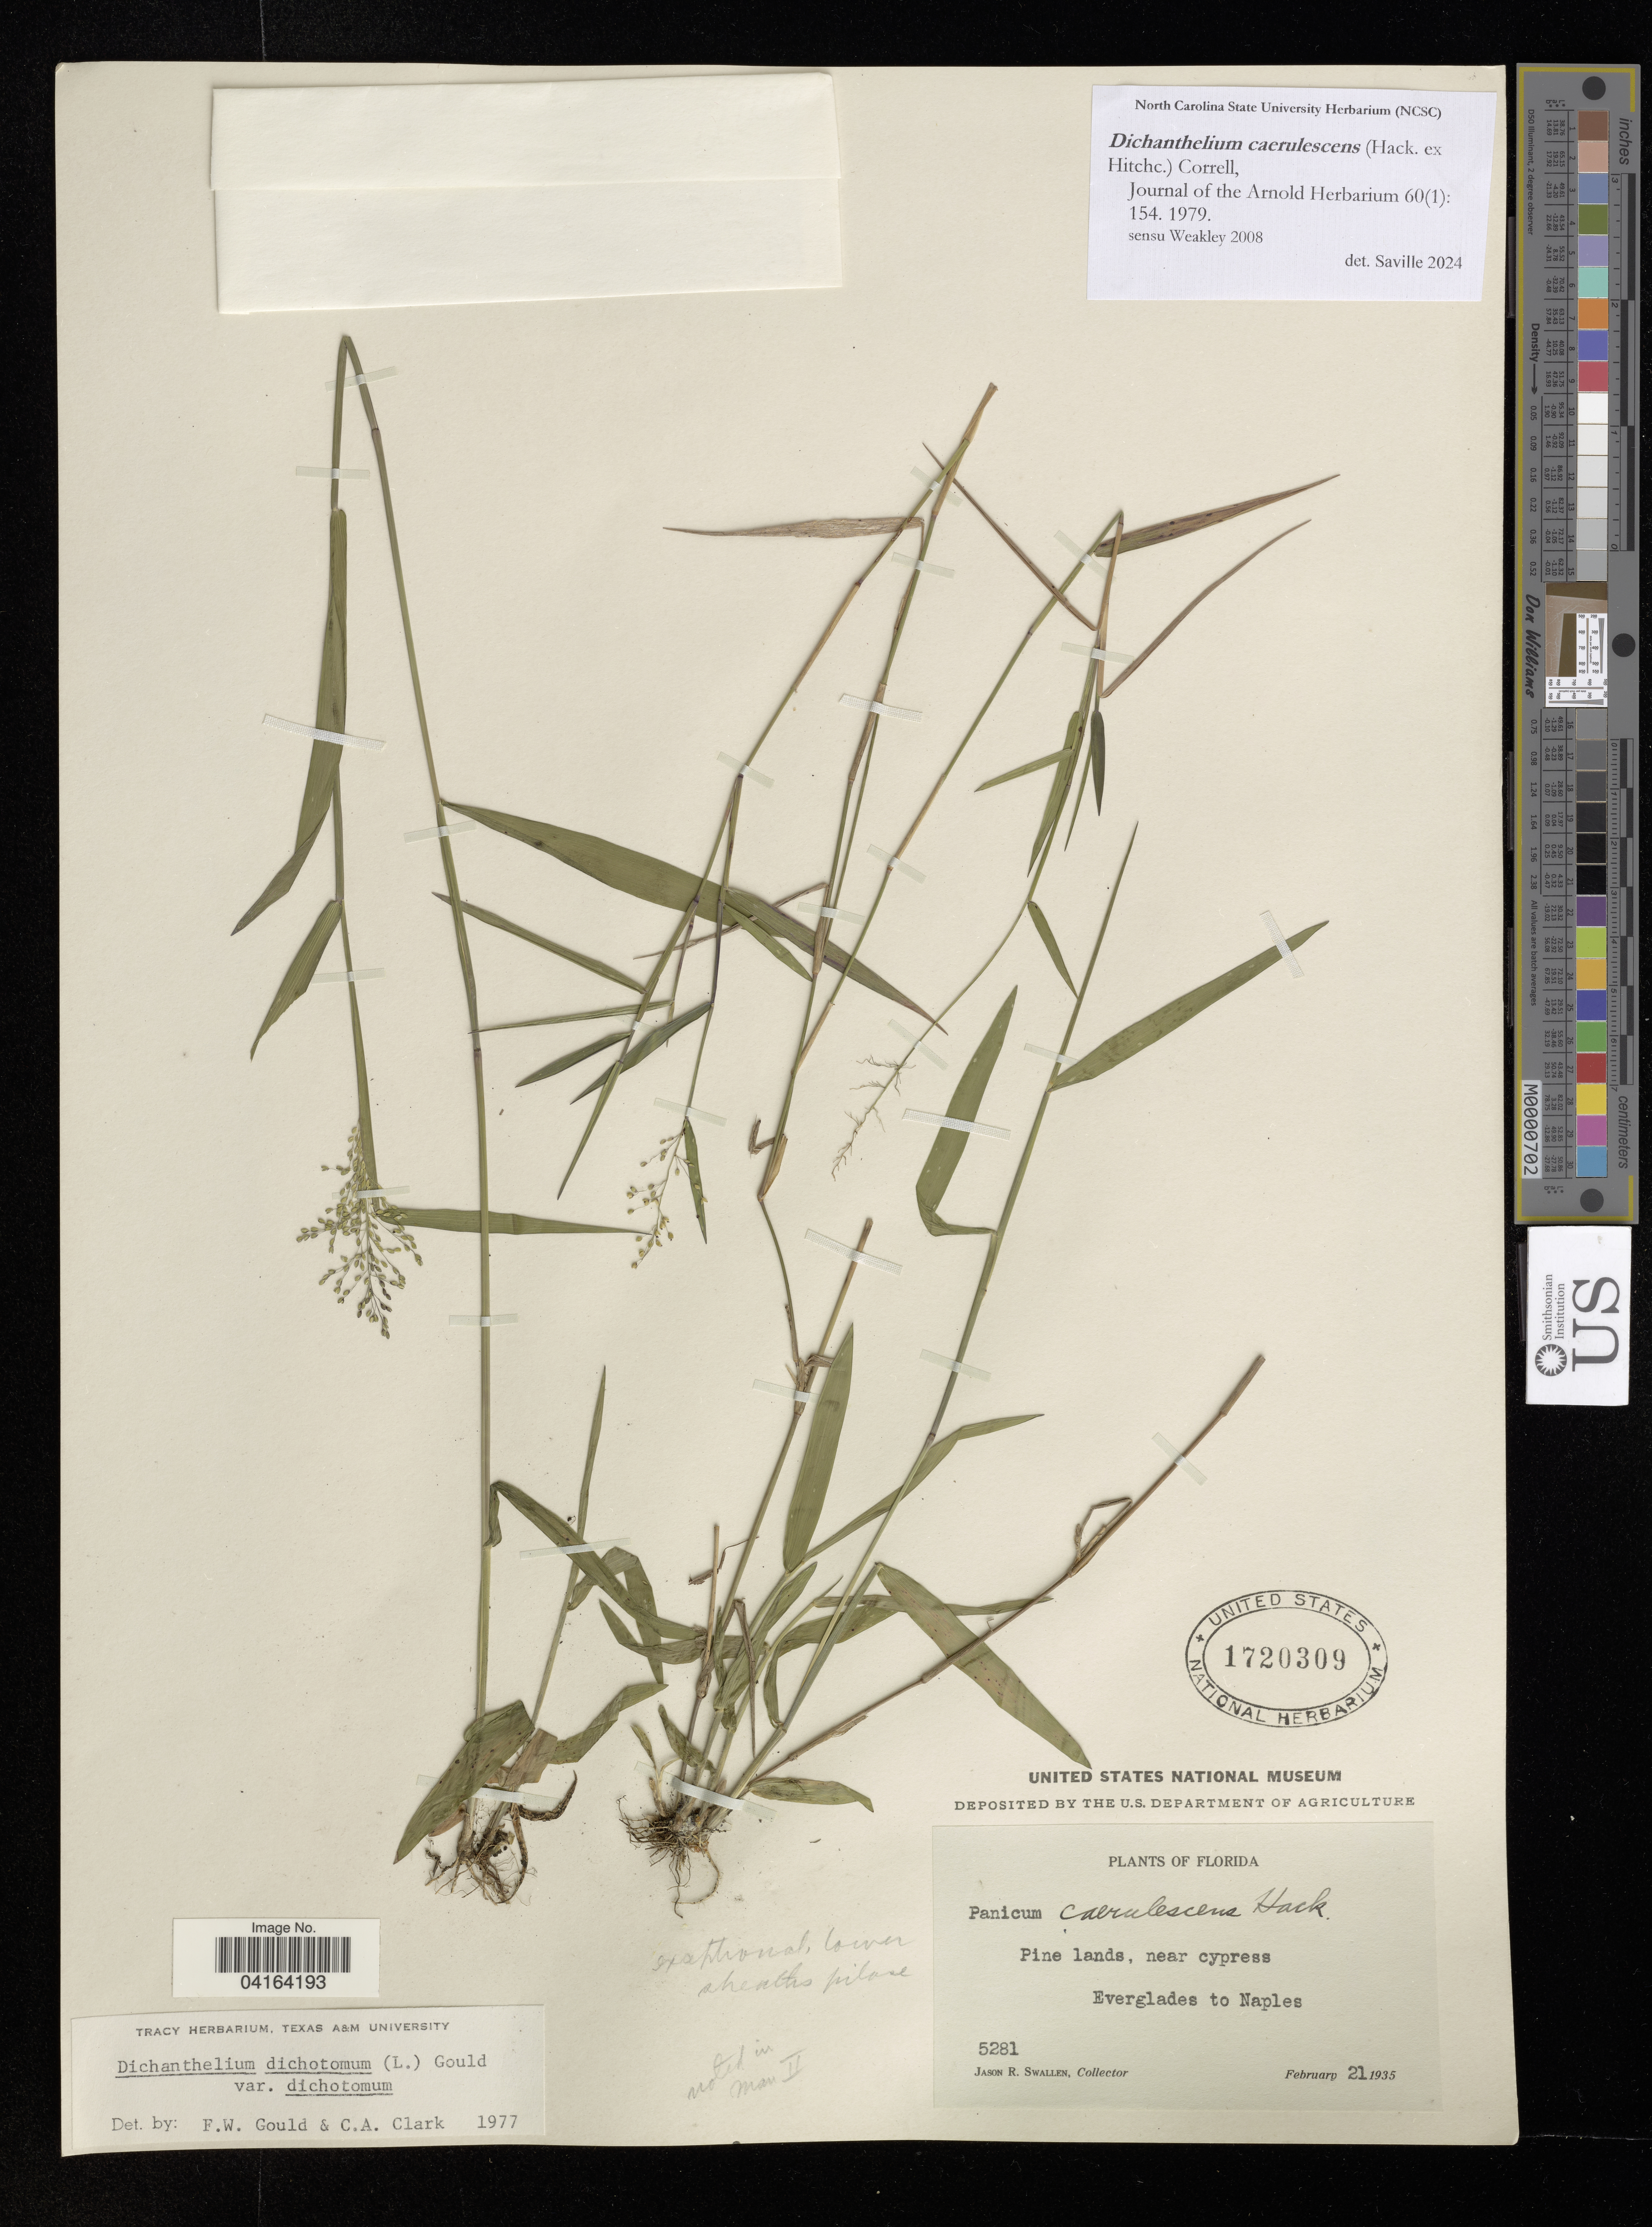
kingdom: Plantae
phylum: Tracheophyta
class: Liliopsida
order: Poales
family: Poaceae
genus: Dichanthelium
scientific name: Dichanthelium caerulescens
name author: (Hack. ex Hitchc.) Correll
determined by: Saville, A. C., (NCSC), North Carolina State University (UNITED STATES)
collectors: J. R. Swallen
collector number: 5281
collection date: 1935-02-21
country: United States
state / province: Florida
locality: Pine lands, near cypress. Everglades to Naples.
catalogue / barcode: US 1720309